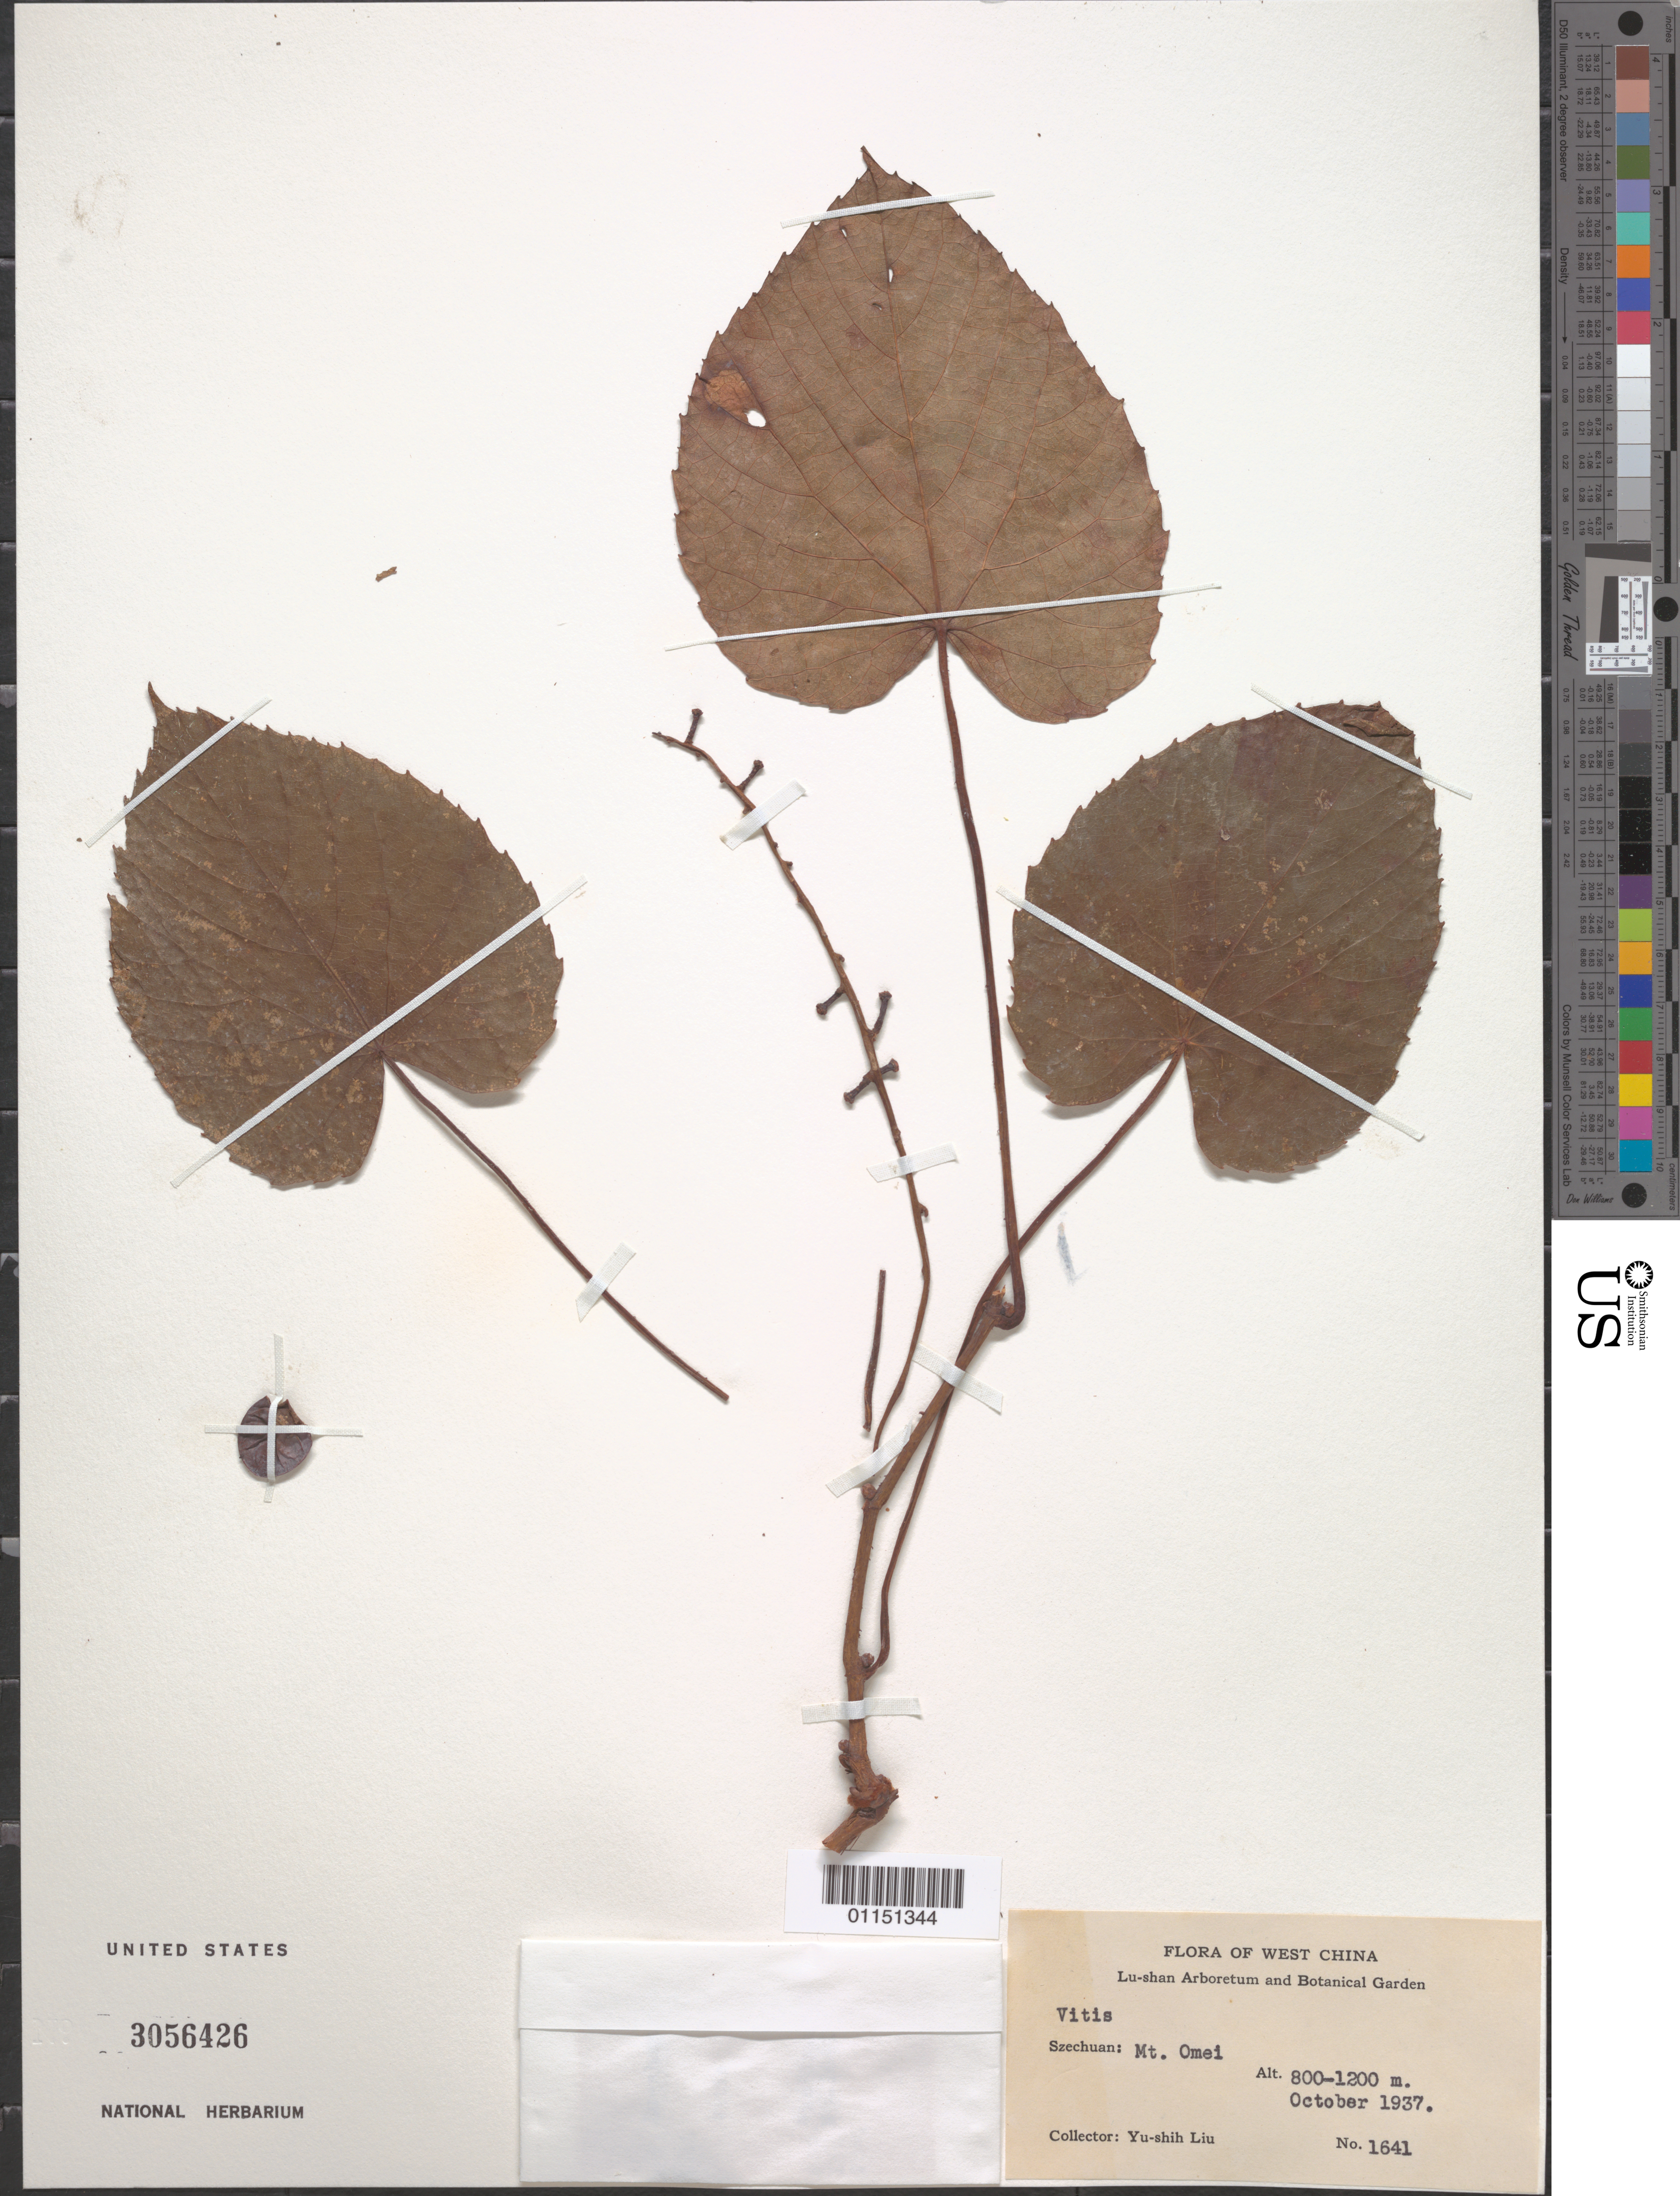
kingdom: Plantae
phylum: Tracheophyta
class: Magnoliopsida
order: Vitales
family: Vitaceae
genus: Vitis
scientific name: Vitis sp.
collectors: Y.-S. Liu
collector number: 1641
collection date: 1937-10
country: China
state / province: Sichuan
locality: Mt Omei.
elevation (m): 800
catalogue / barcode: US 3056426